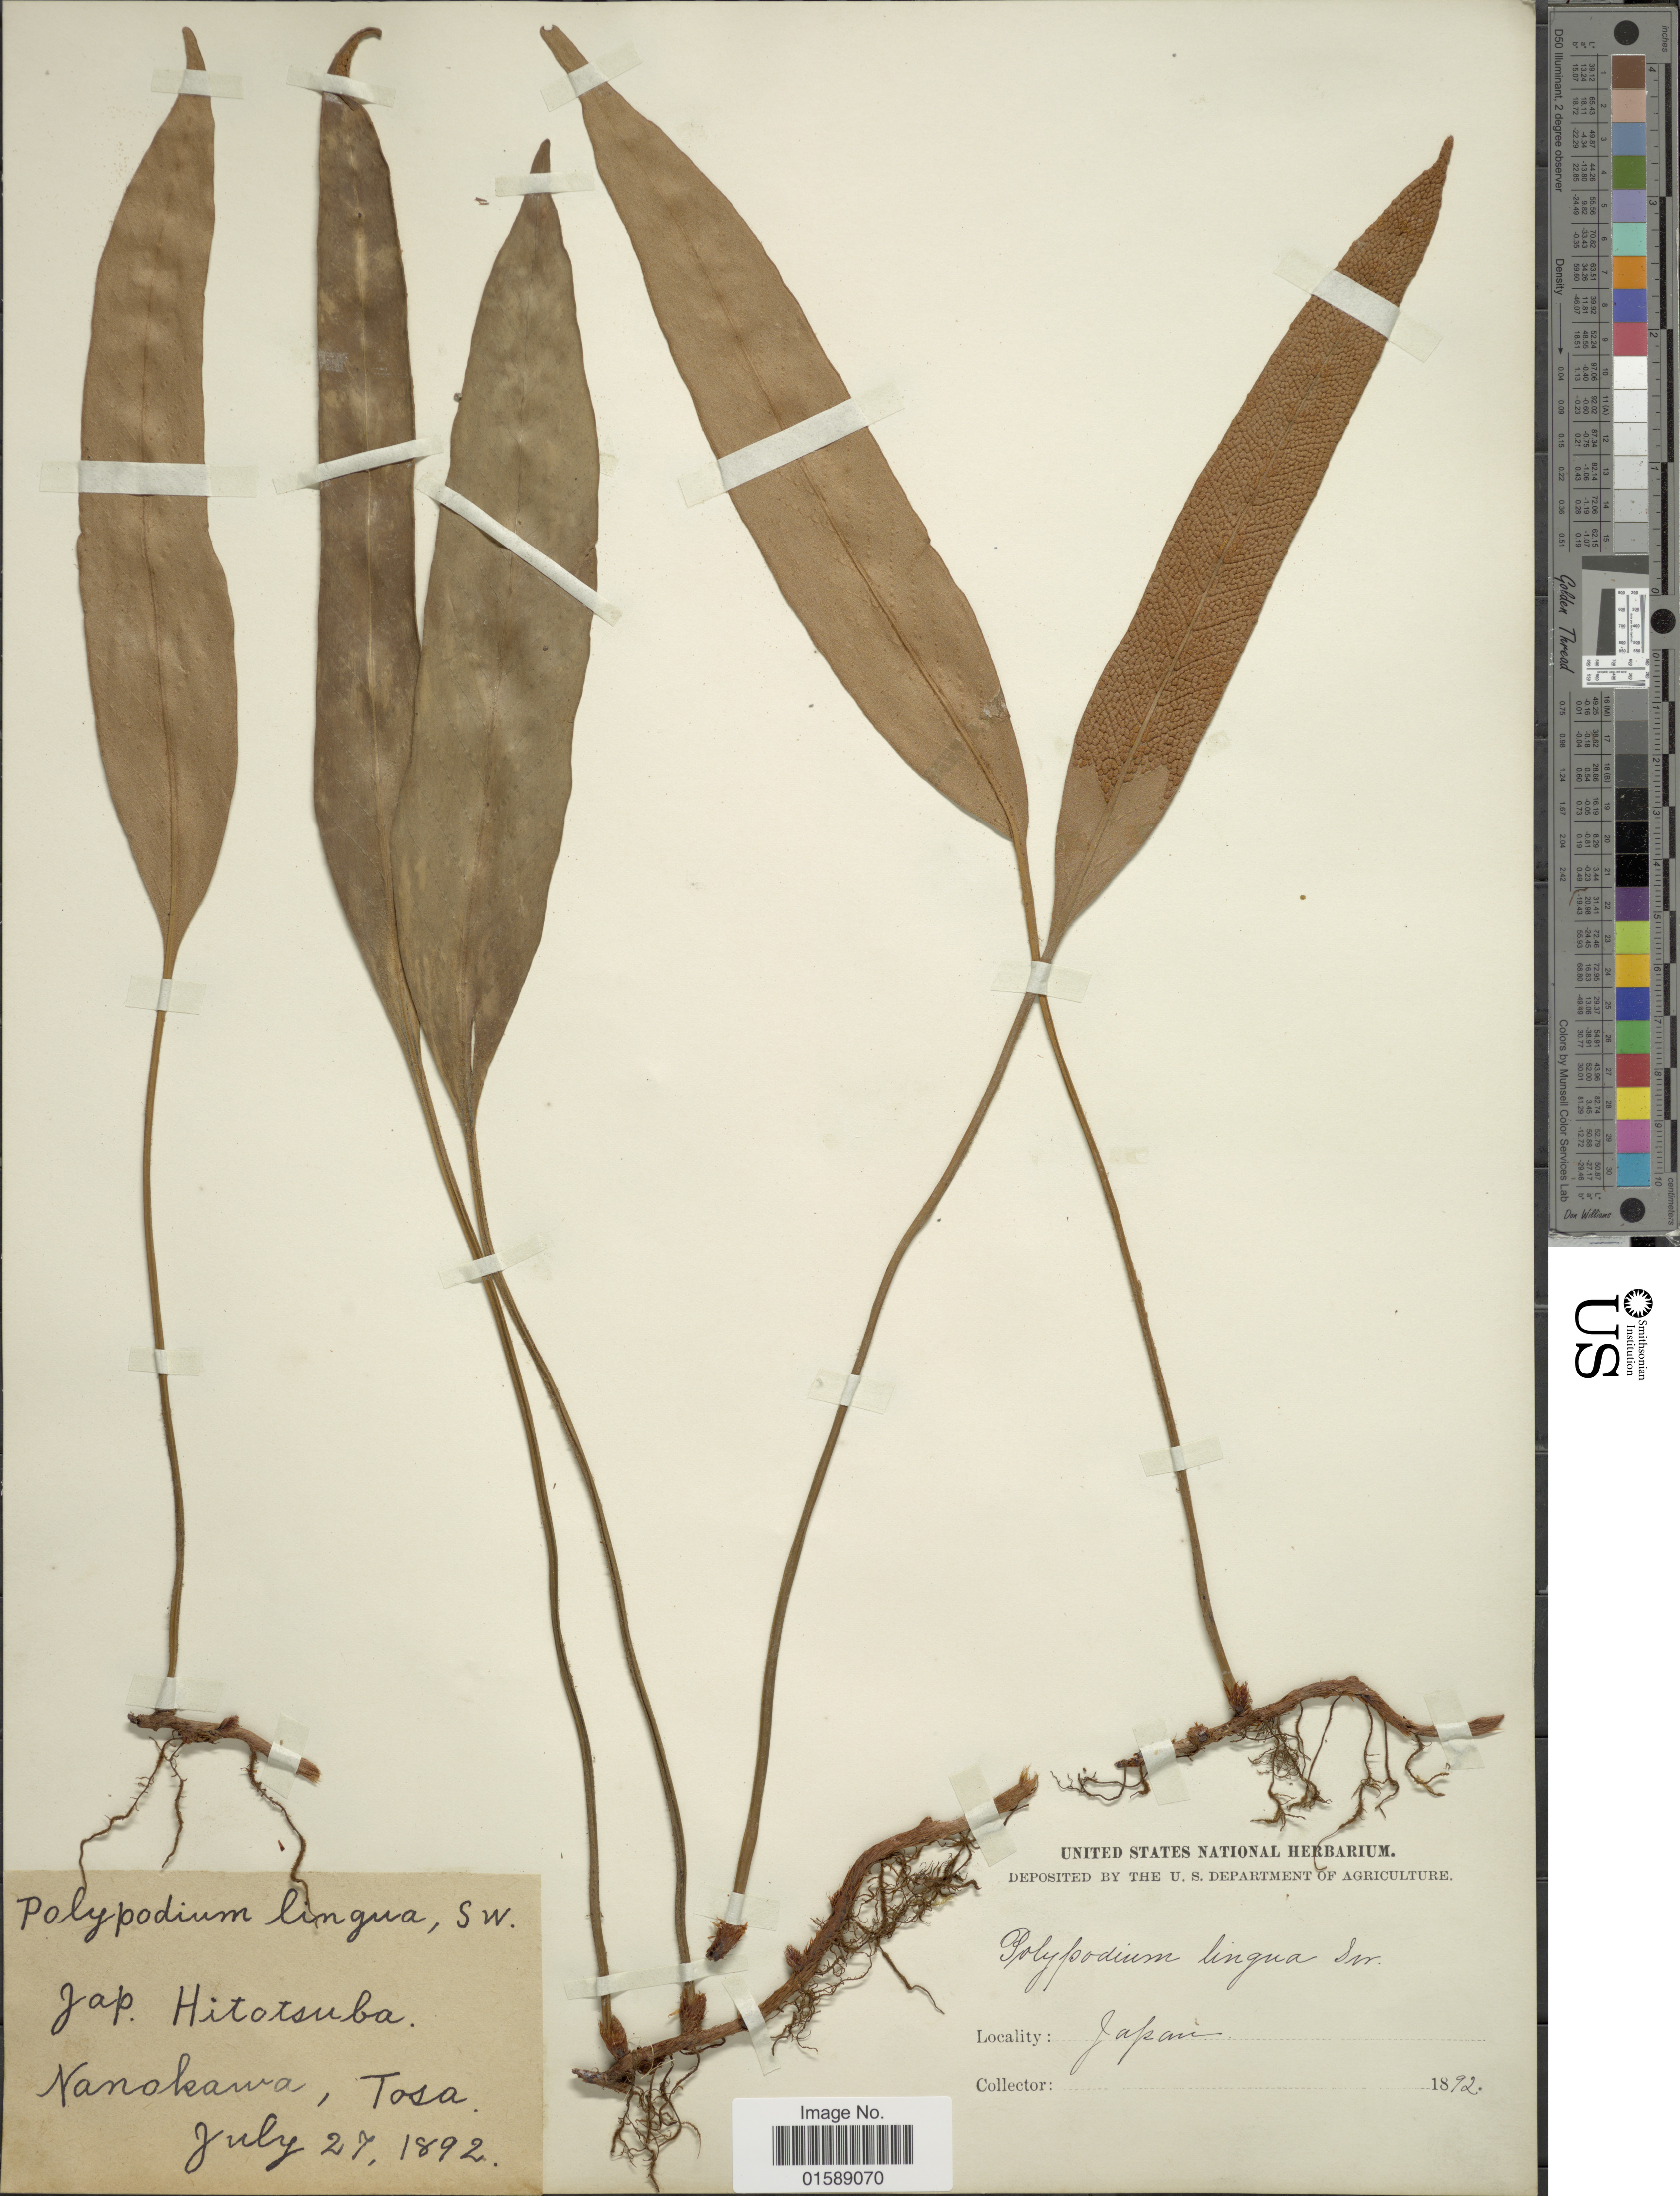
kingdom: Plantae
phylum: Tracheophyta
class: Polypodiopsida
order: Polypodiales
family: Polypodiaceae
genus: Pyrrosia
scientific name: Pyrrosia lingua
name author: (Thurb.) Farw.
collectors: T. Nanokawa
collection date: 1892-07-27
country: Japan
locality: Hitotsuba